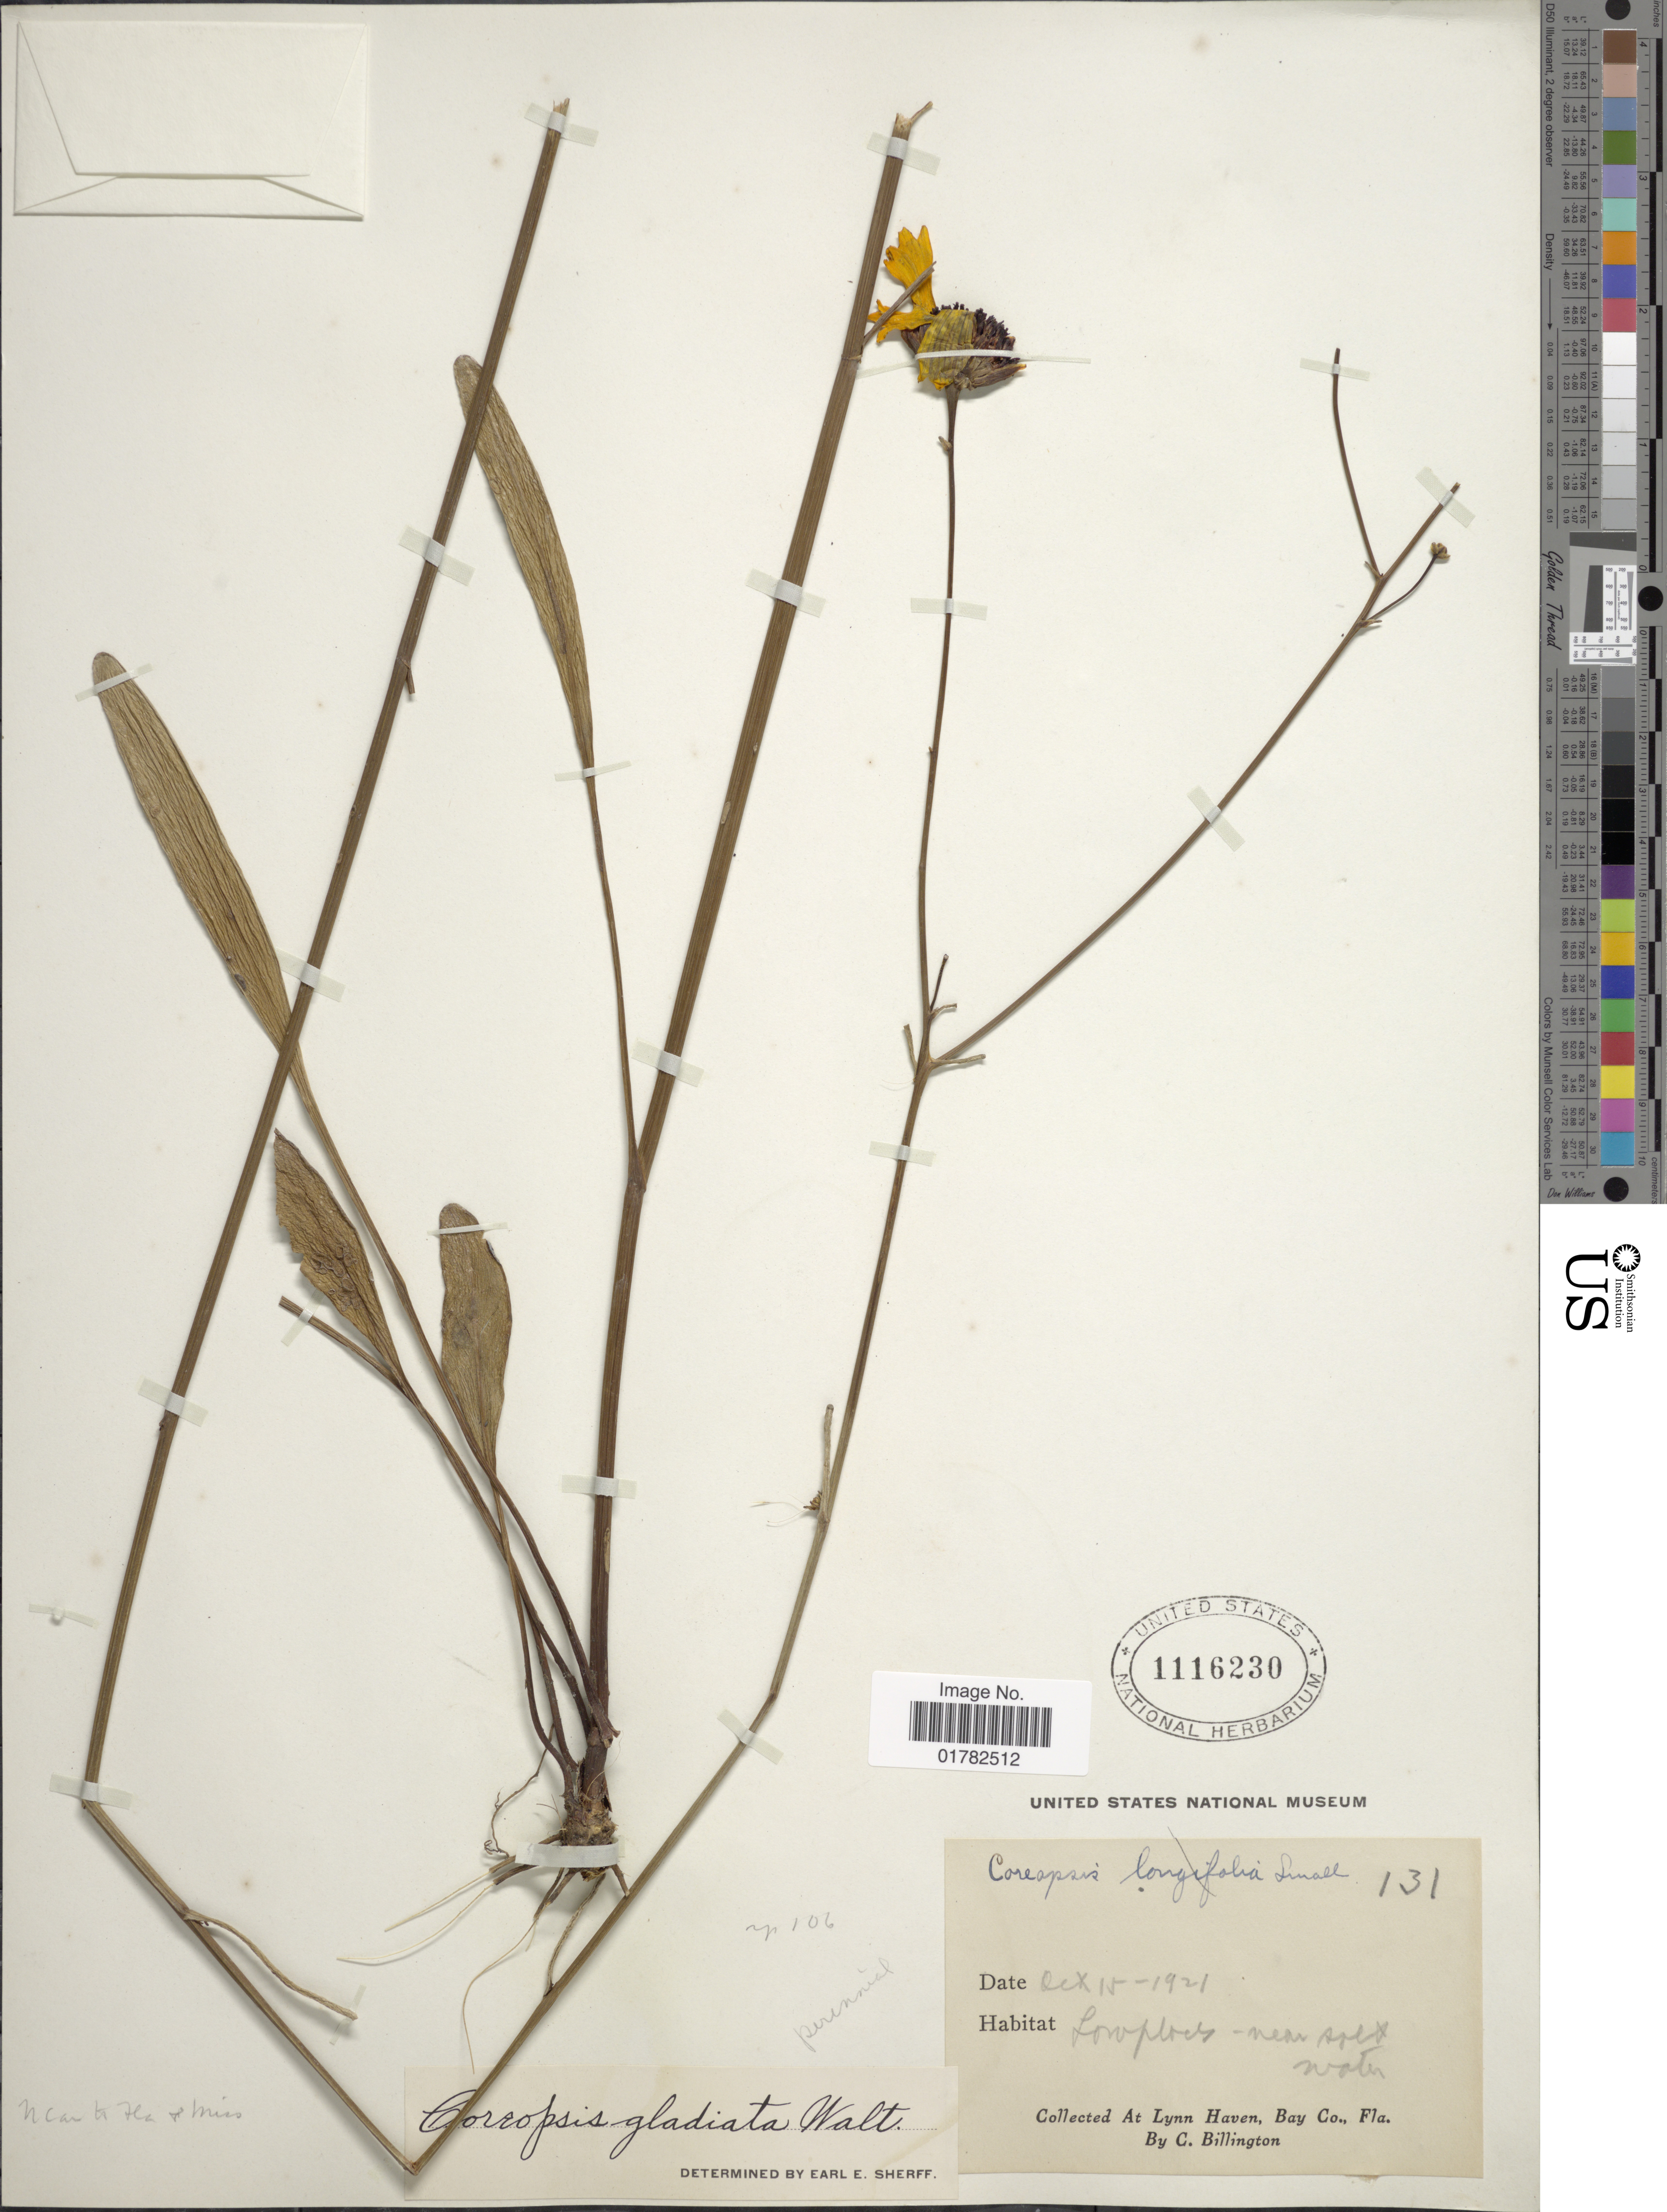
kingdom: Plantae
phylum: Tracheophyta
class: Magnoliopsida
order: Asterales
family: Asteraceae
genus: Coreopsis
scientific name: Coreopsis gladiata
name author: Walter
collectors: C. Billington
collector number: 131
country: United States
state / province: Florida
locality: Near walt water, Lynn Haven, Bay Co.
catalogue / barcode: US 1116230